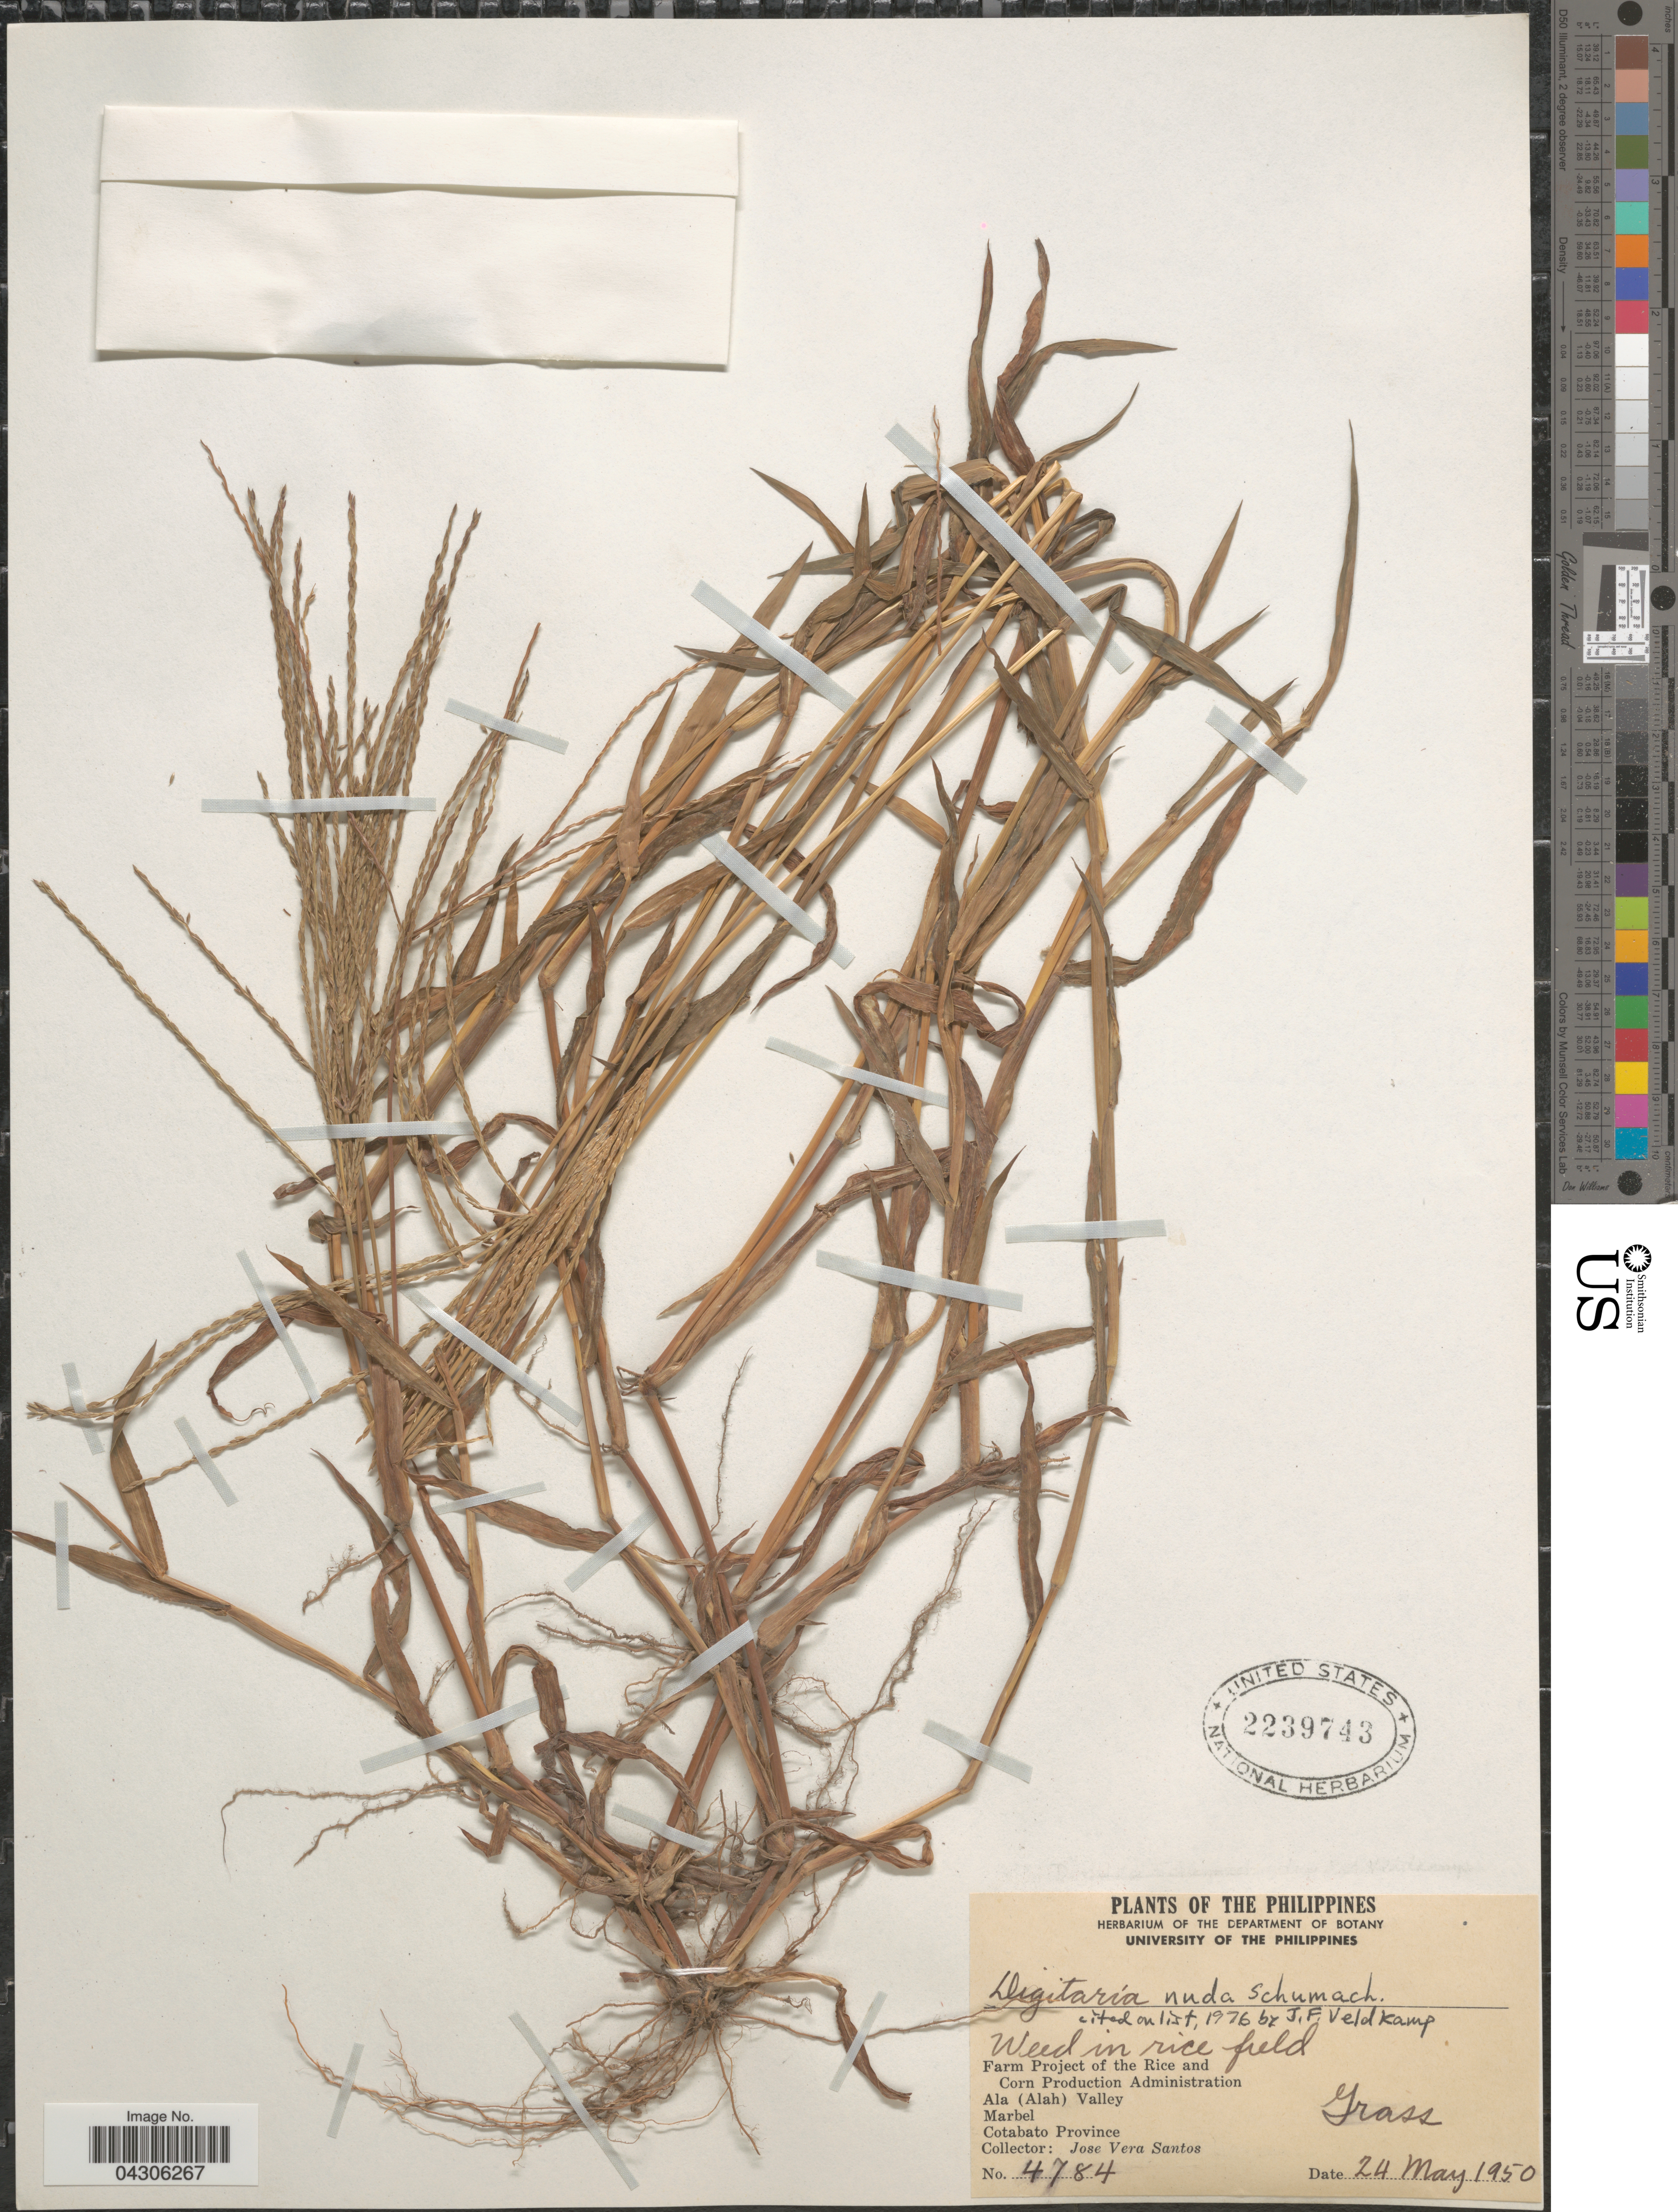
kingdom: Plantae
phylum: Tracheophyta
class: Liliopsida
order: Poales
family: Poaceae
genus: Digitaria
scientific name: Digitaria nuda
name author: Schumach.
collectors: J. Vera Santos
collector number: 4784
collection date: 1950-05-24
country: Philippines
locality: Weed in rice field. Farm Project of the Rice and Corn Production Administration. Ala (Alah) Valley. Marbel. Cotabato Province.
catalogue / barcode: US 2239743